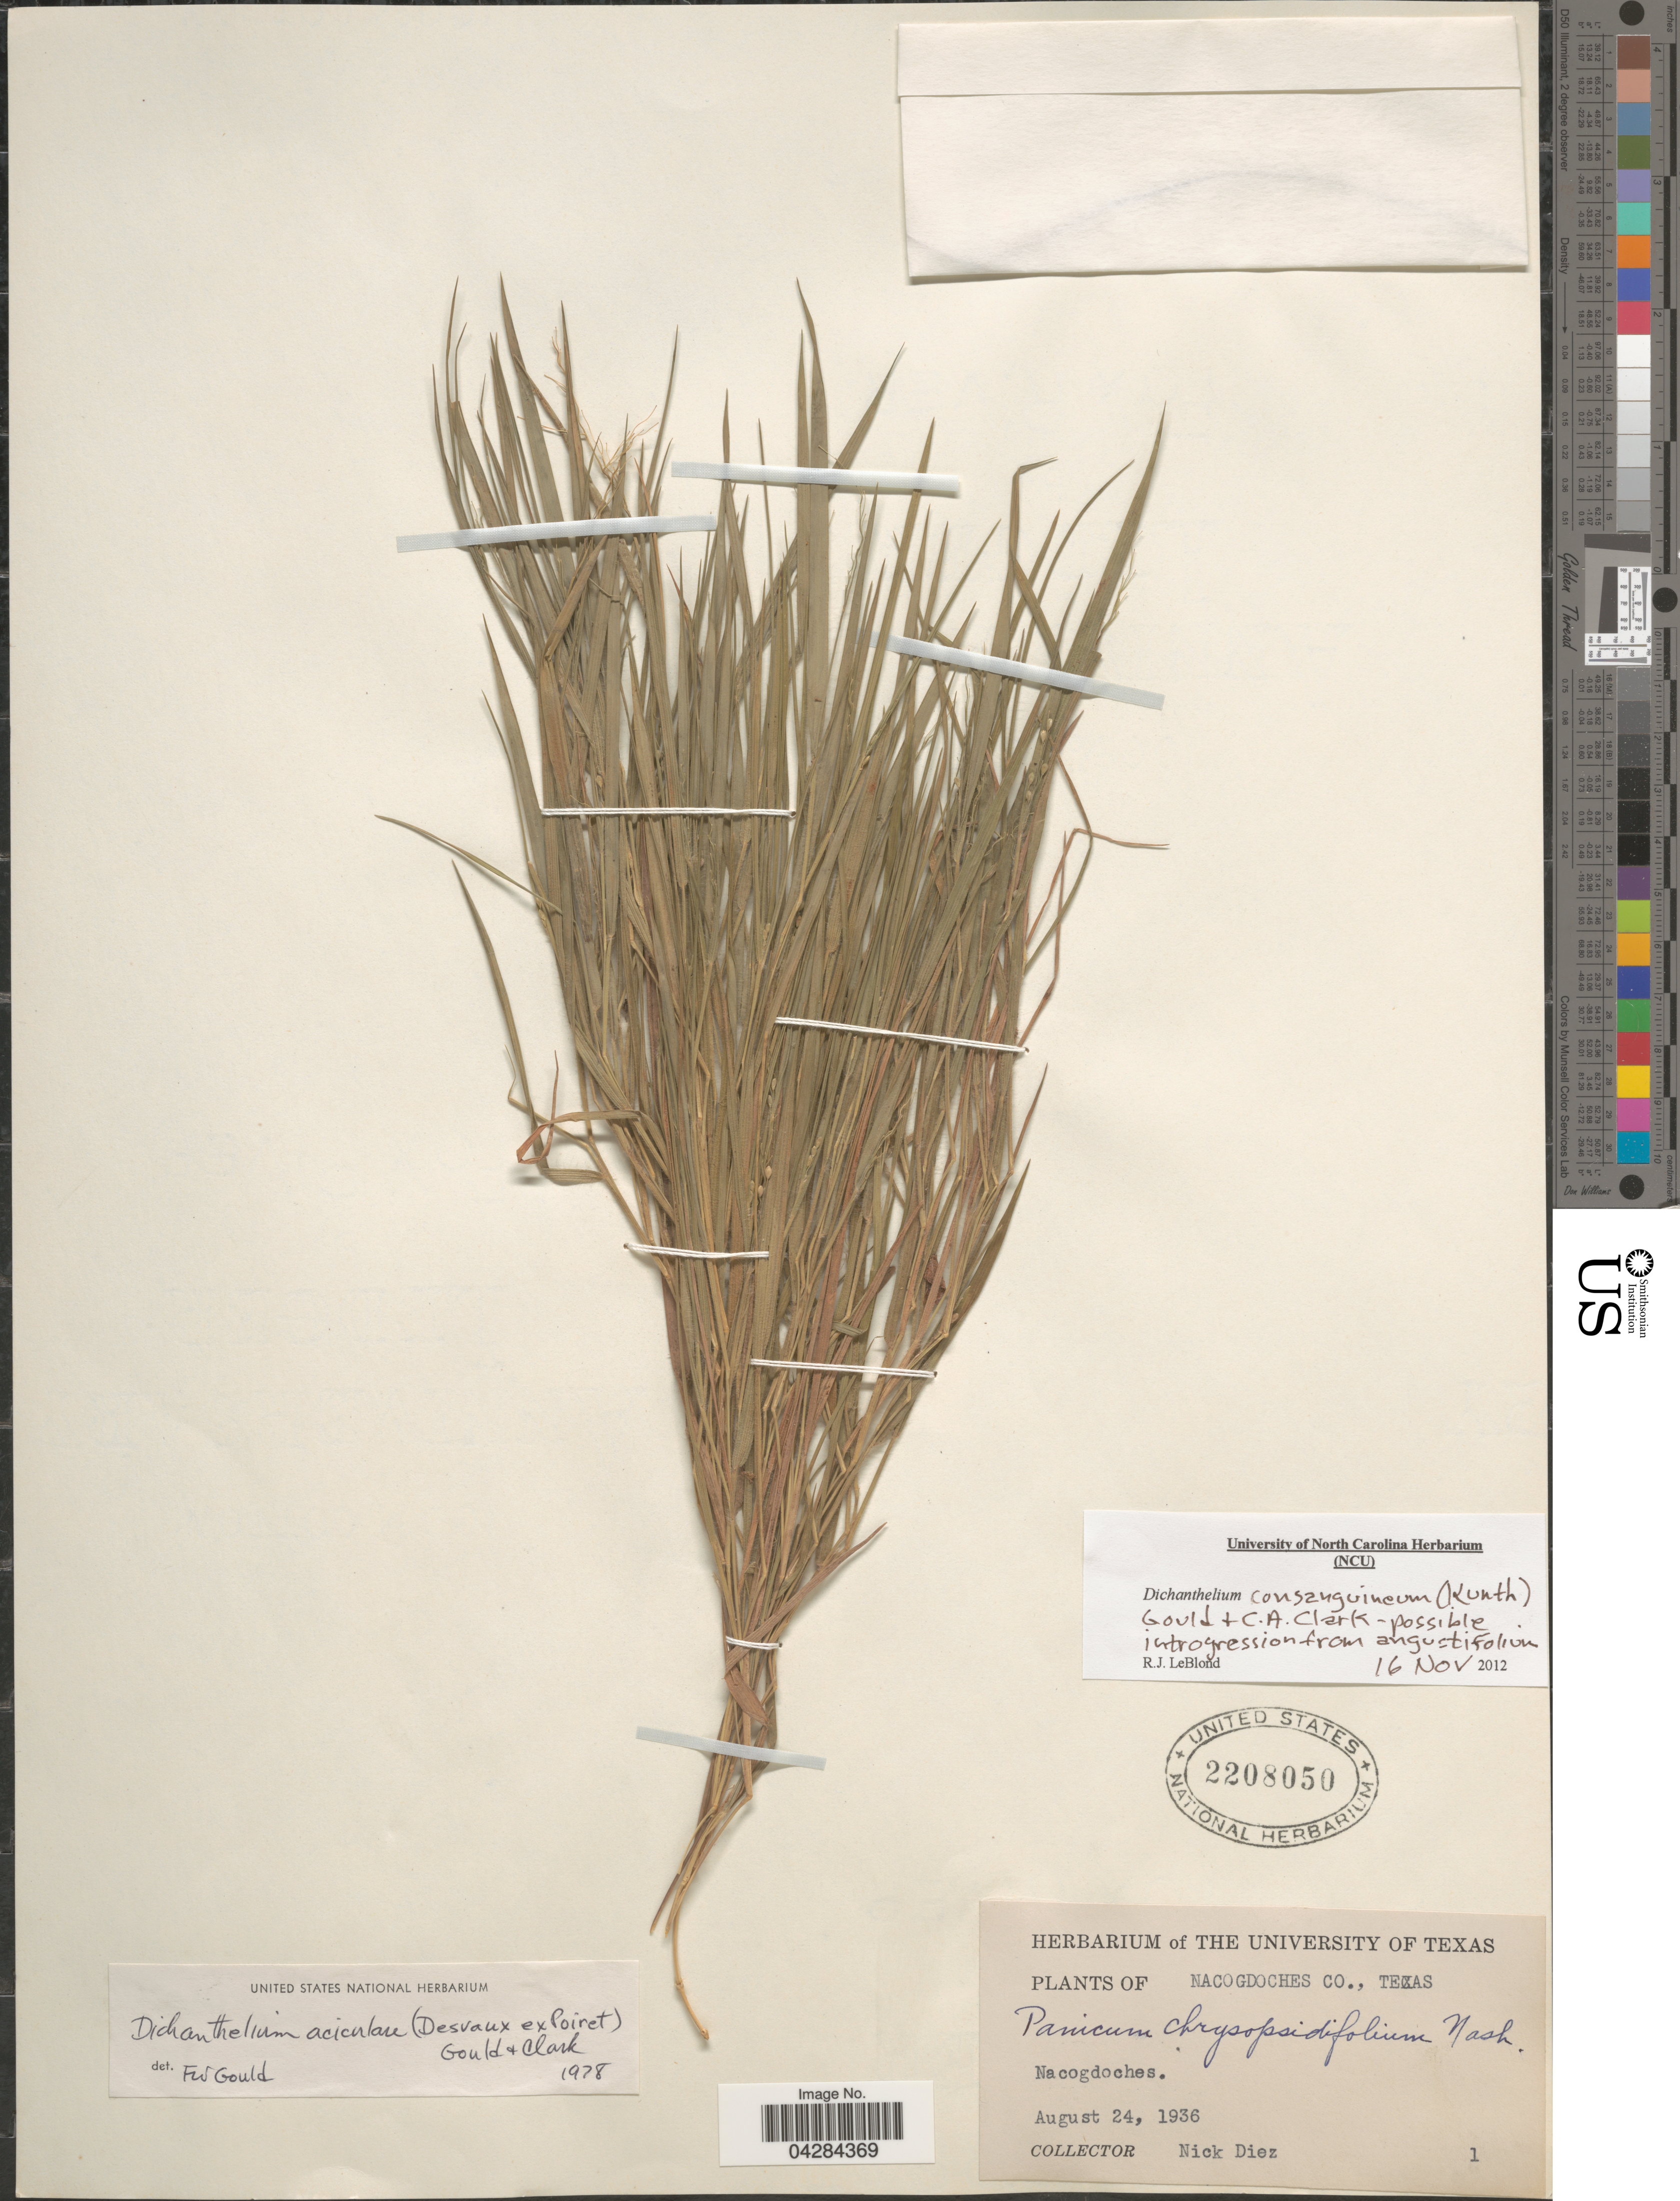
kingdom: Plantae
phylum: Tracheophyta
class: Liliopsida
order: Poales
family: Poaceae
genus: Dichanthelium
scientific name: Dichanthelium ovale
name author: (Elliott) Gould & C.A. Clark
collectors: N. Diez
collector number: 1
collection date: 1936-08-24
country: United States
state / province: Texas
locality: Nacogdoches Co. Nacogdoches.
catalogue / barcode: US 2208050